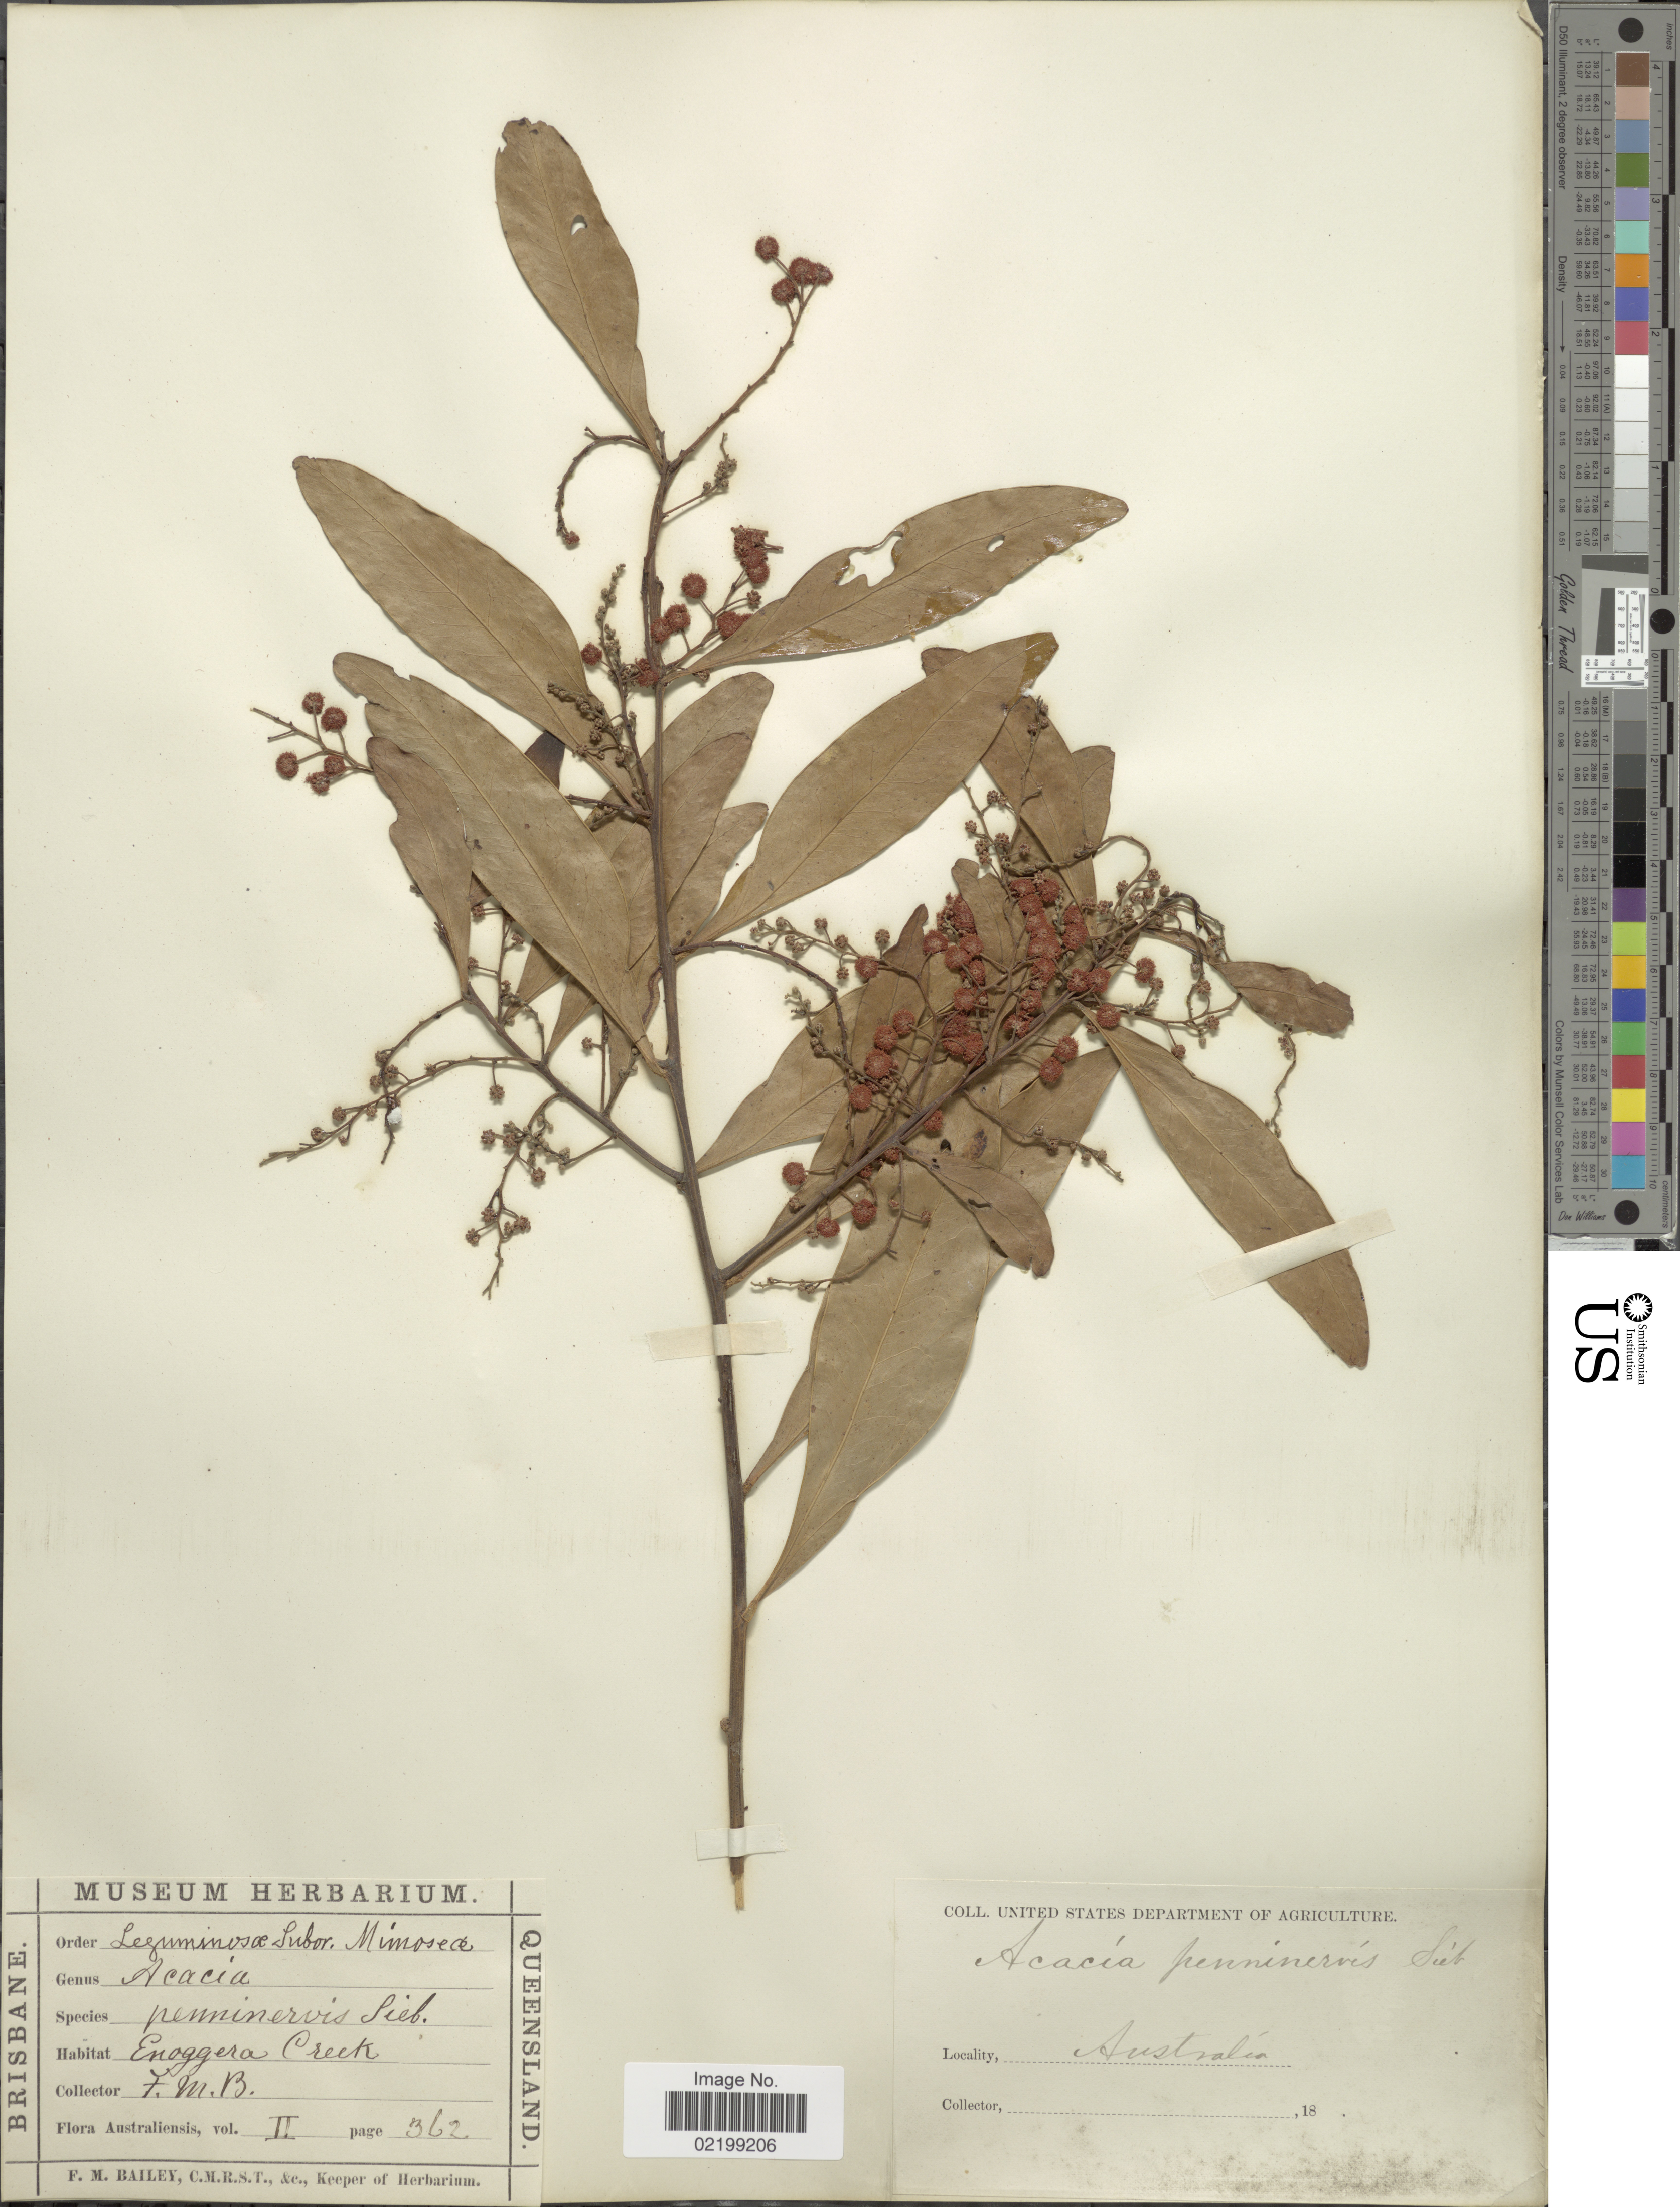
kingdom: Plantae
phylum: Tracheophyta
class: Magnoliopsida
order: Fabales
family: Fabaceae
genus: Acacia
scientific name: Acacia penninervis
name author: DC.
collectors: F. M. Bailey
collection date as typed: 18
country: Australia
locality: Enoggera Creek